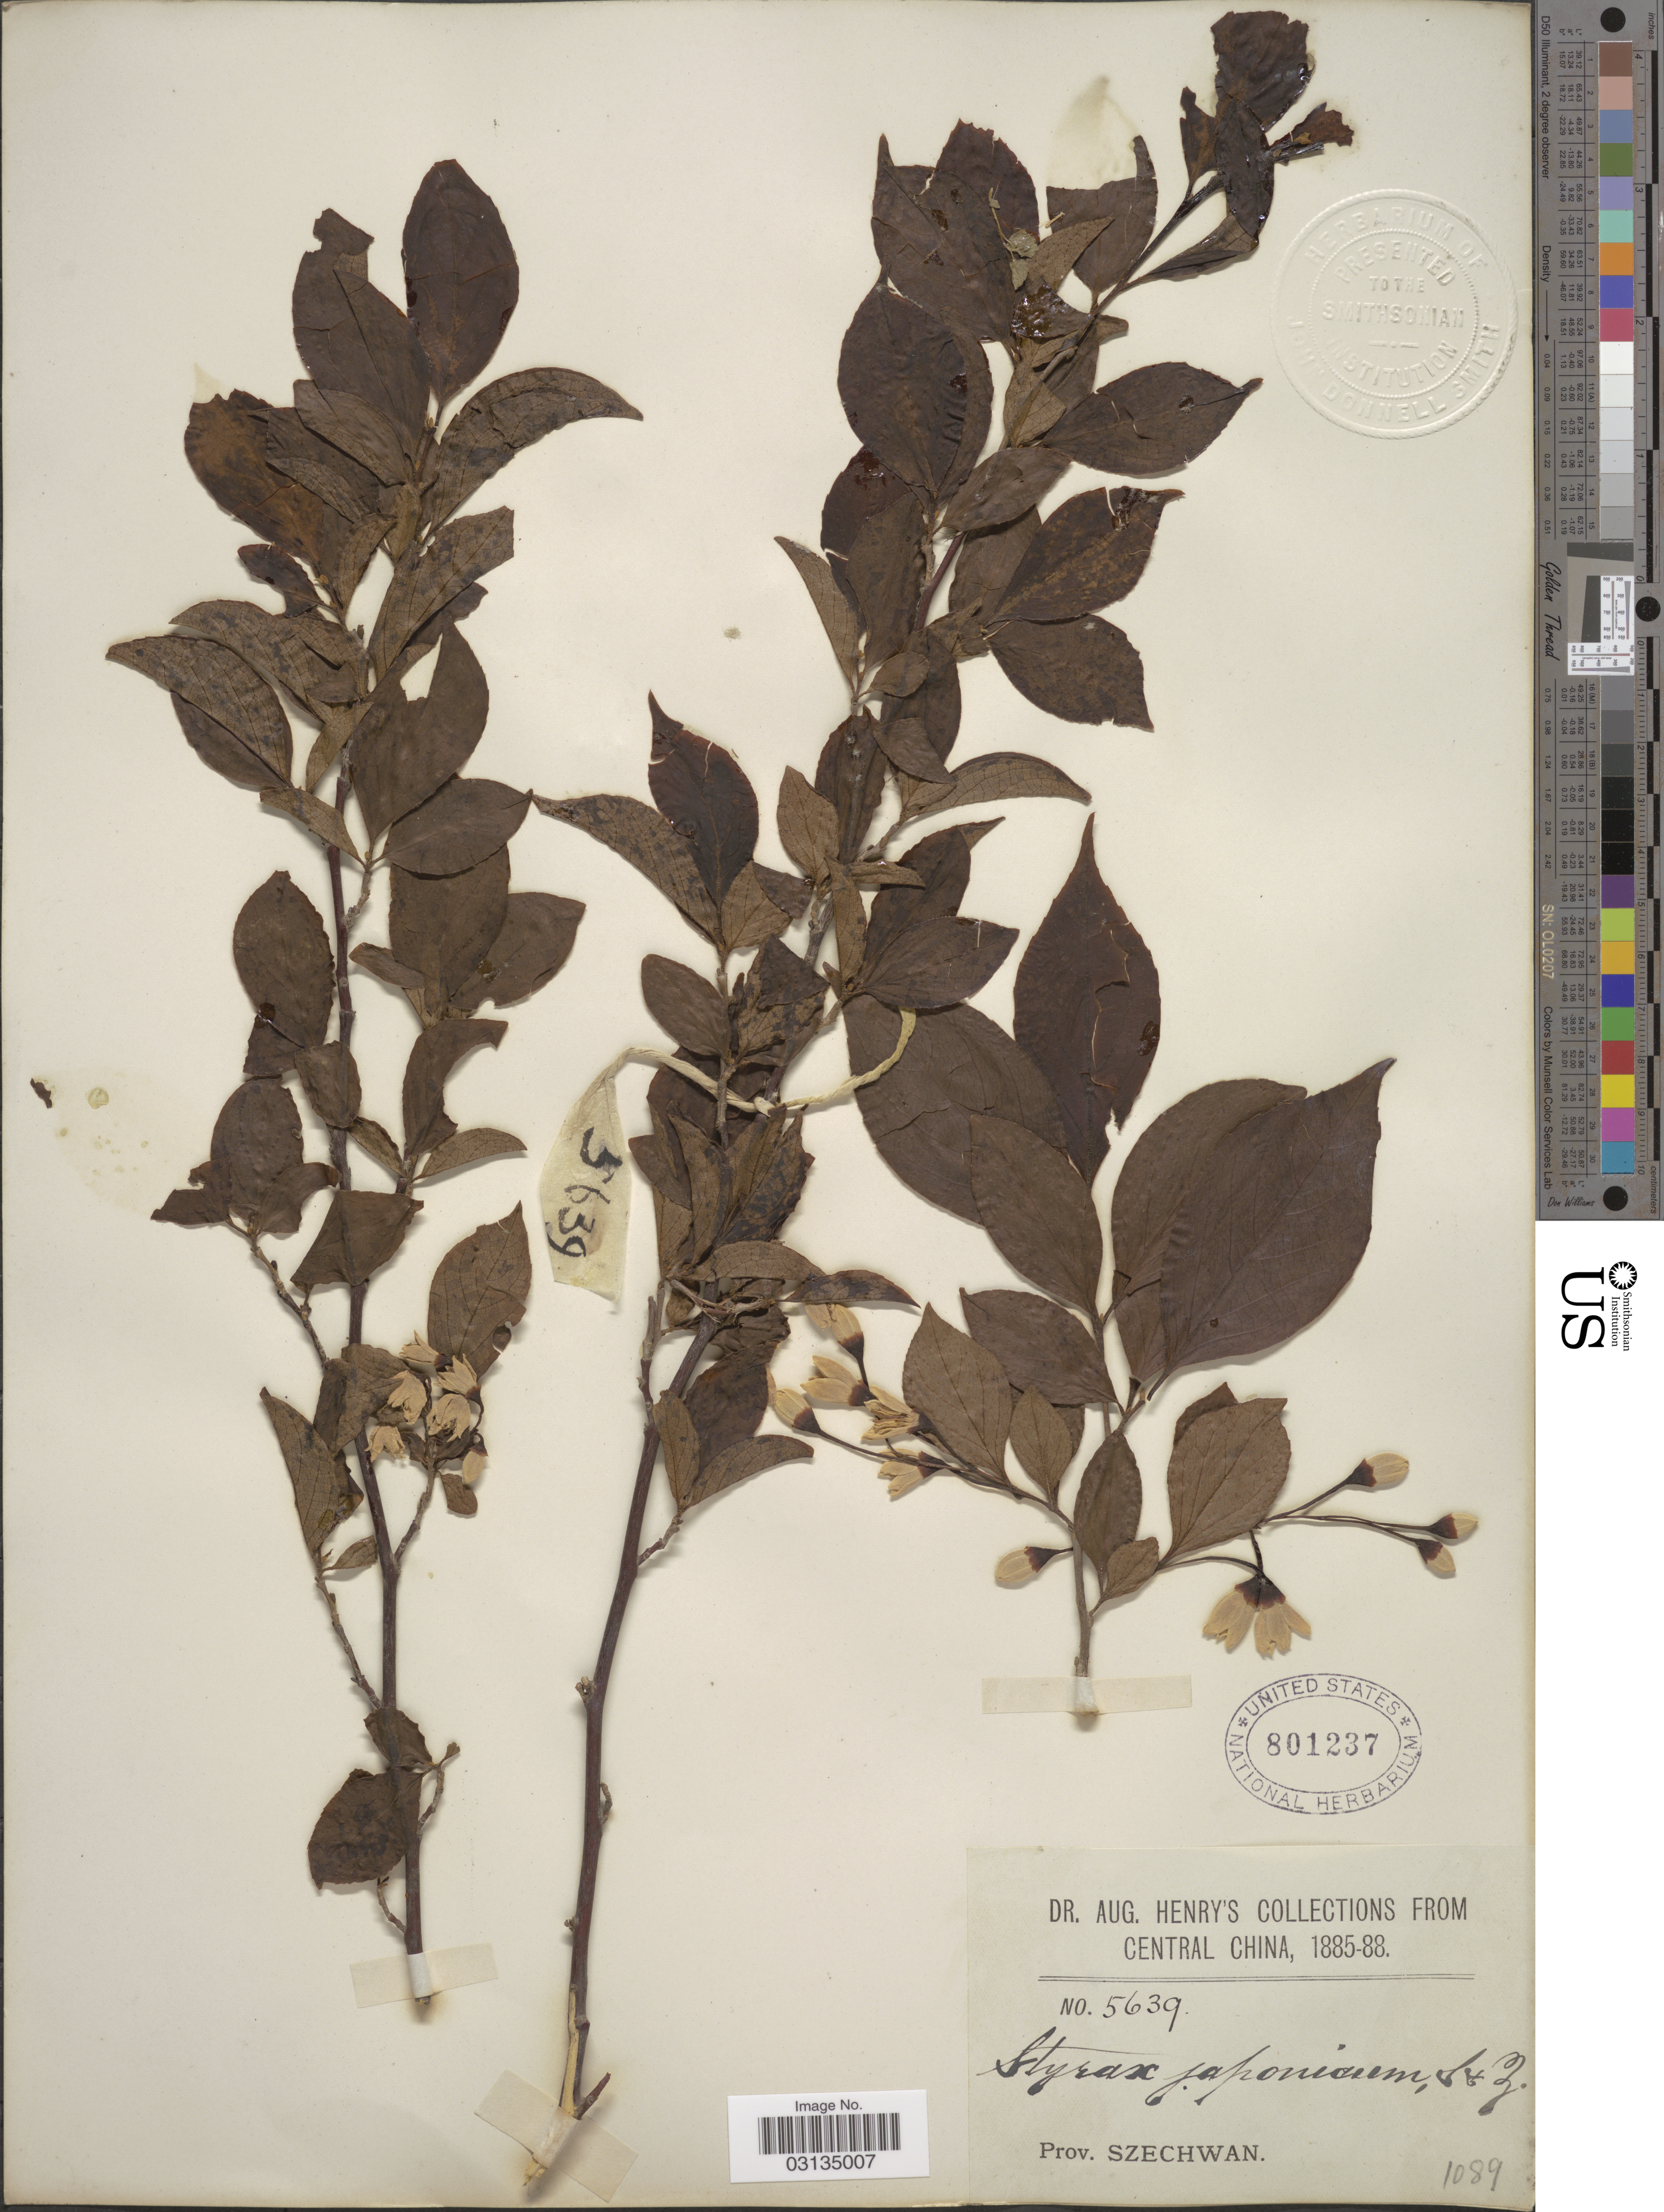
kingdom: Plantae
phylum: Tracheophyta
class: Magnoliopsida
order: Ericales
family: Styracaceae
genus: Styrax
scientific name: Styrax japonicus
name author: Siebold & Zucc.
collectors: A. Henry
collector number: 5639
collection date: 1885/1888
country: China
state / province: Sichuan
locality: Central China, Prov. Szechwan.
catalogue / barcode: US 801237